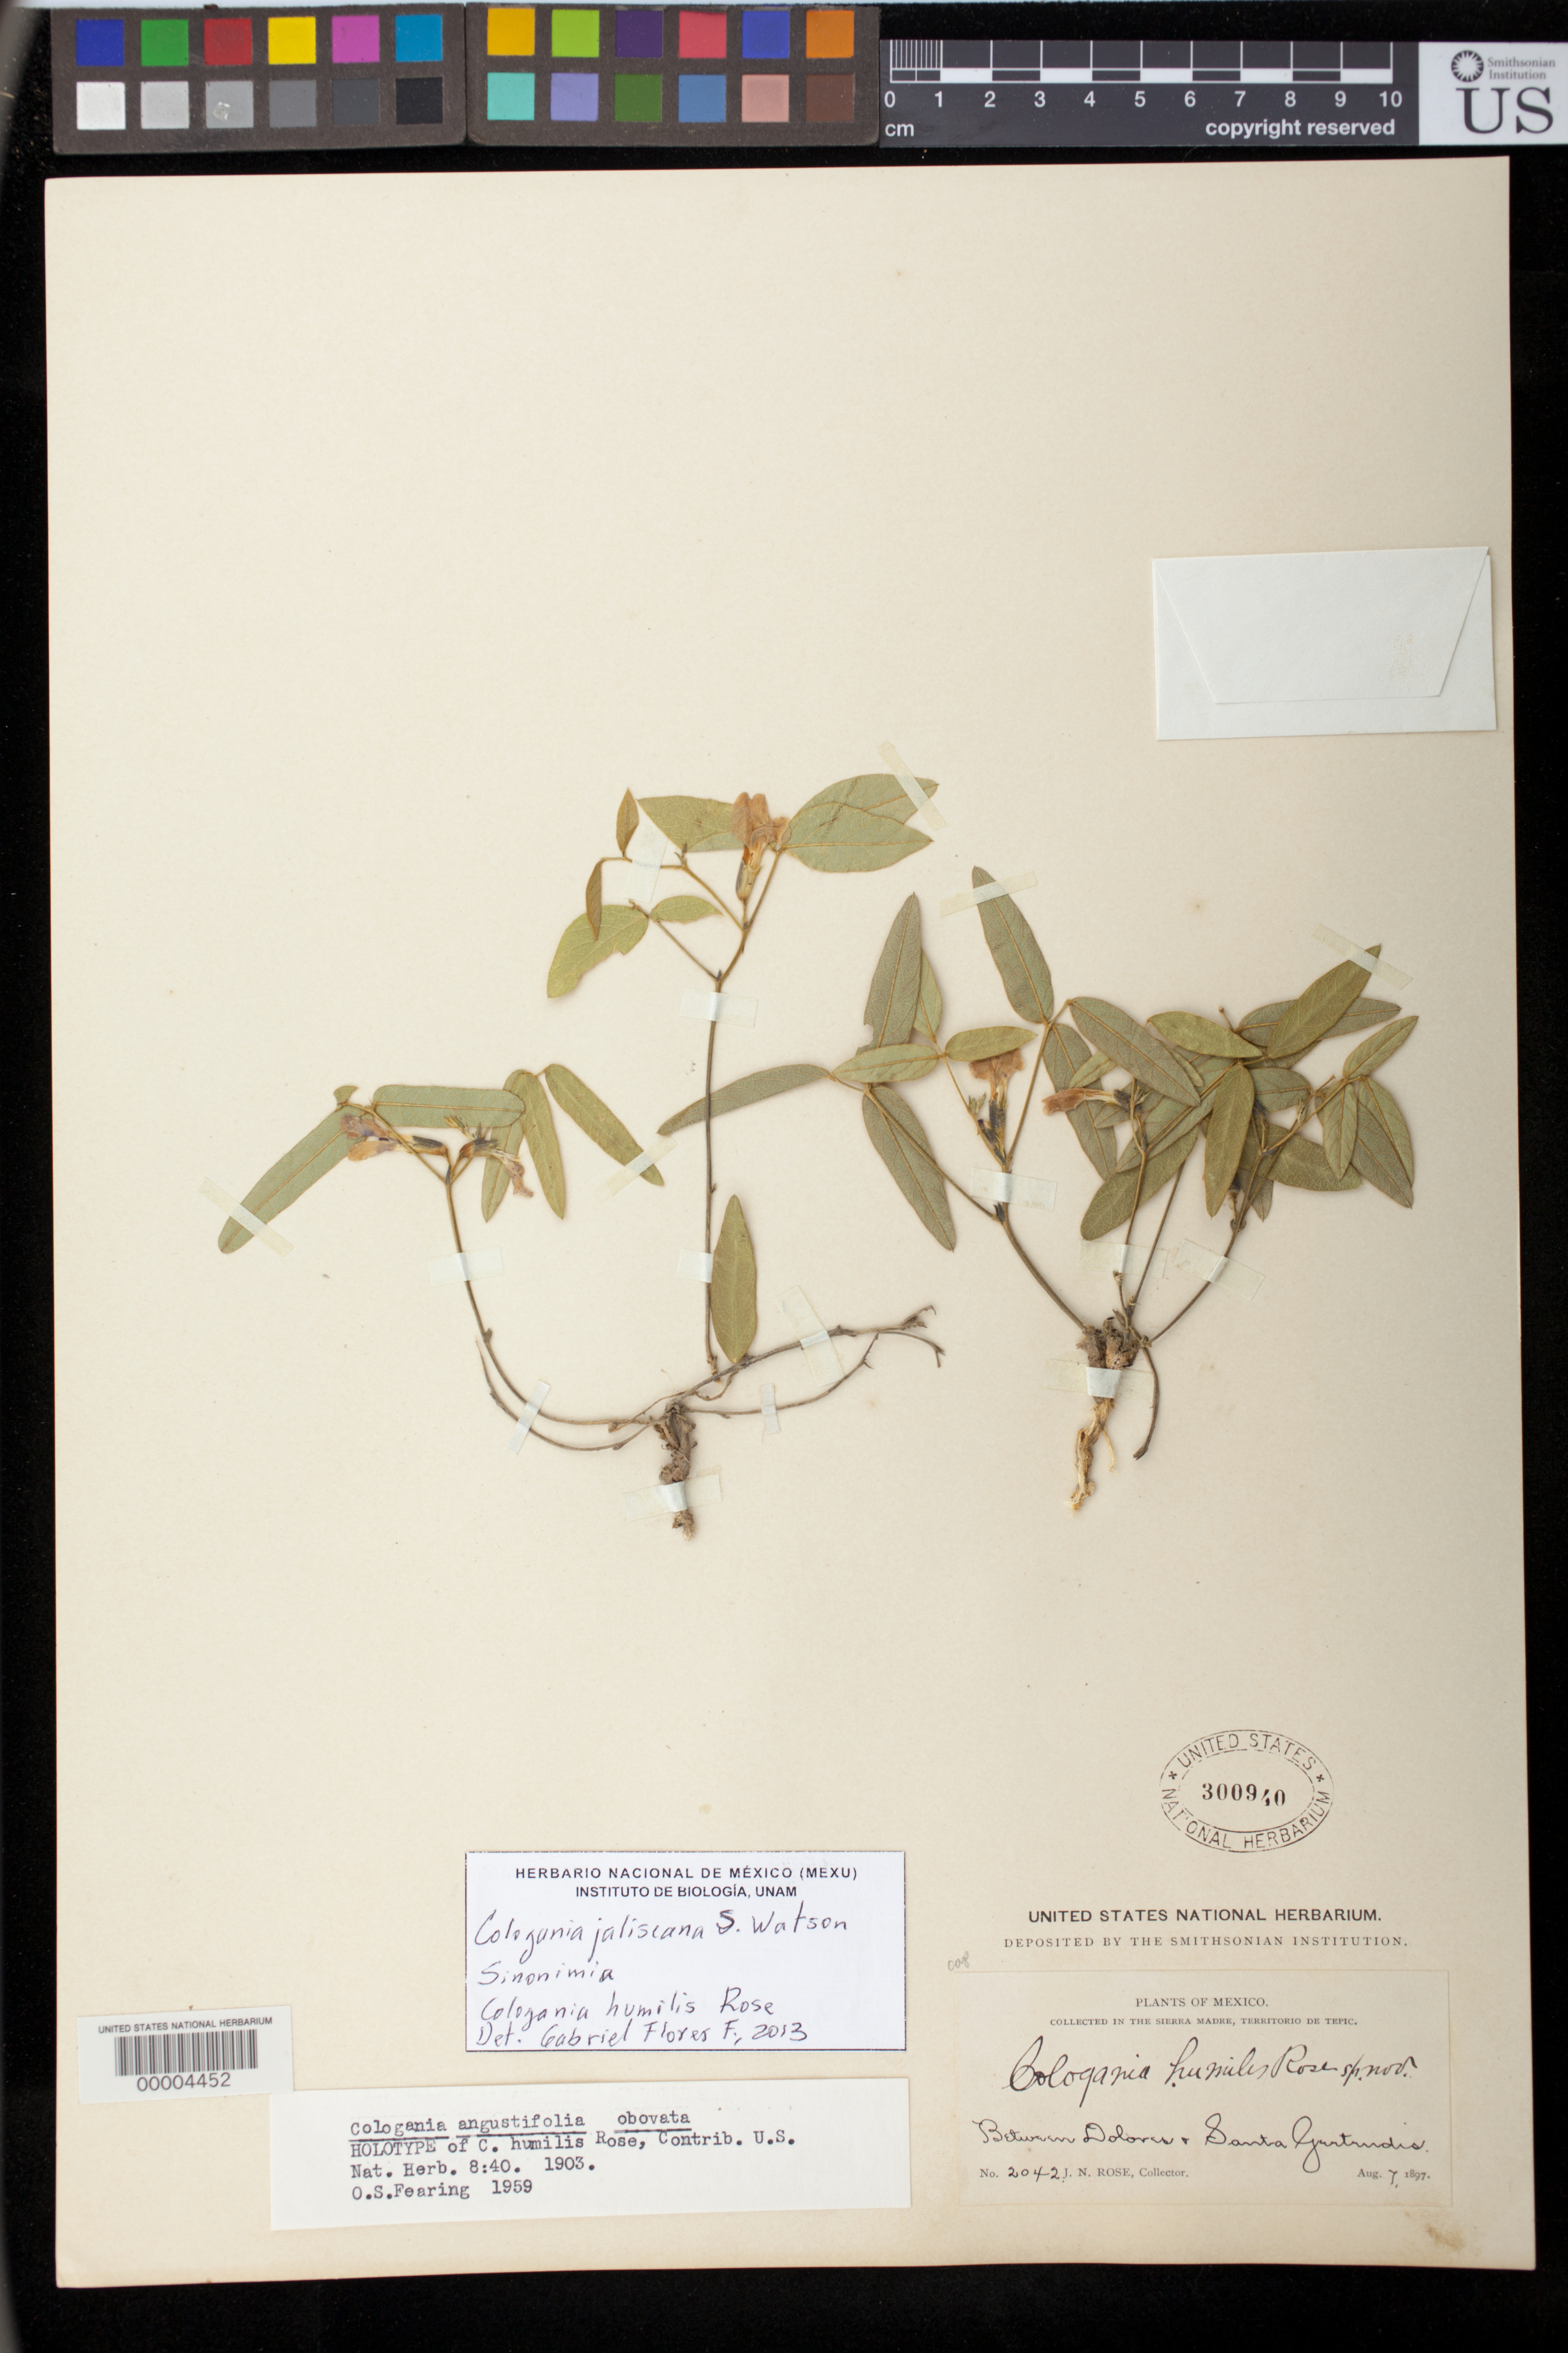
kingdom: Plantae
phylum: Tracheophyta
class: Magnoliopsida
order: Fabales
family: Fabaceae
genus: Cologania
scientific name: Cologania humilis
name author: Rose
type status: Holotype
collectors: J. N. Rose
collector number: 2042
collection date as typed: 07 Aug 1897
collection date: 1897-08-07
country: Mexico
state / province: Nayarit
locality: Tepic, near Santa Gertrudis.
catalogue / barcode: US 300940